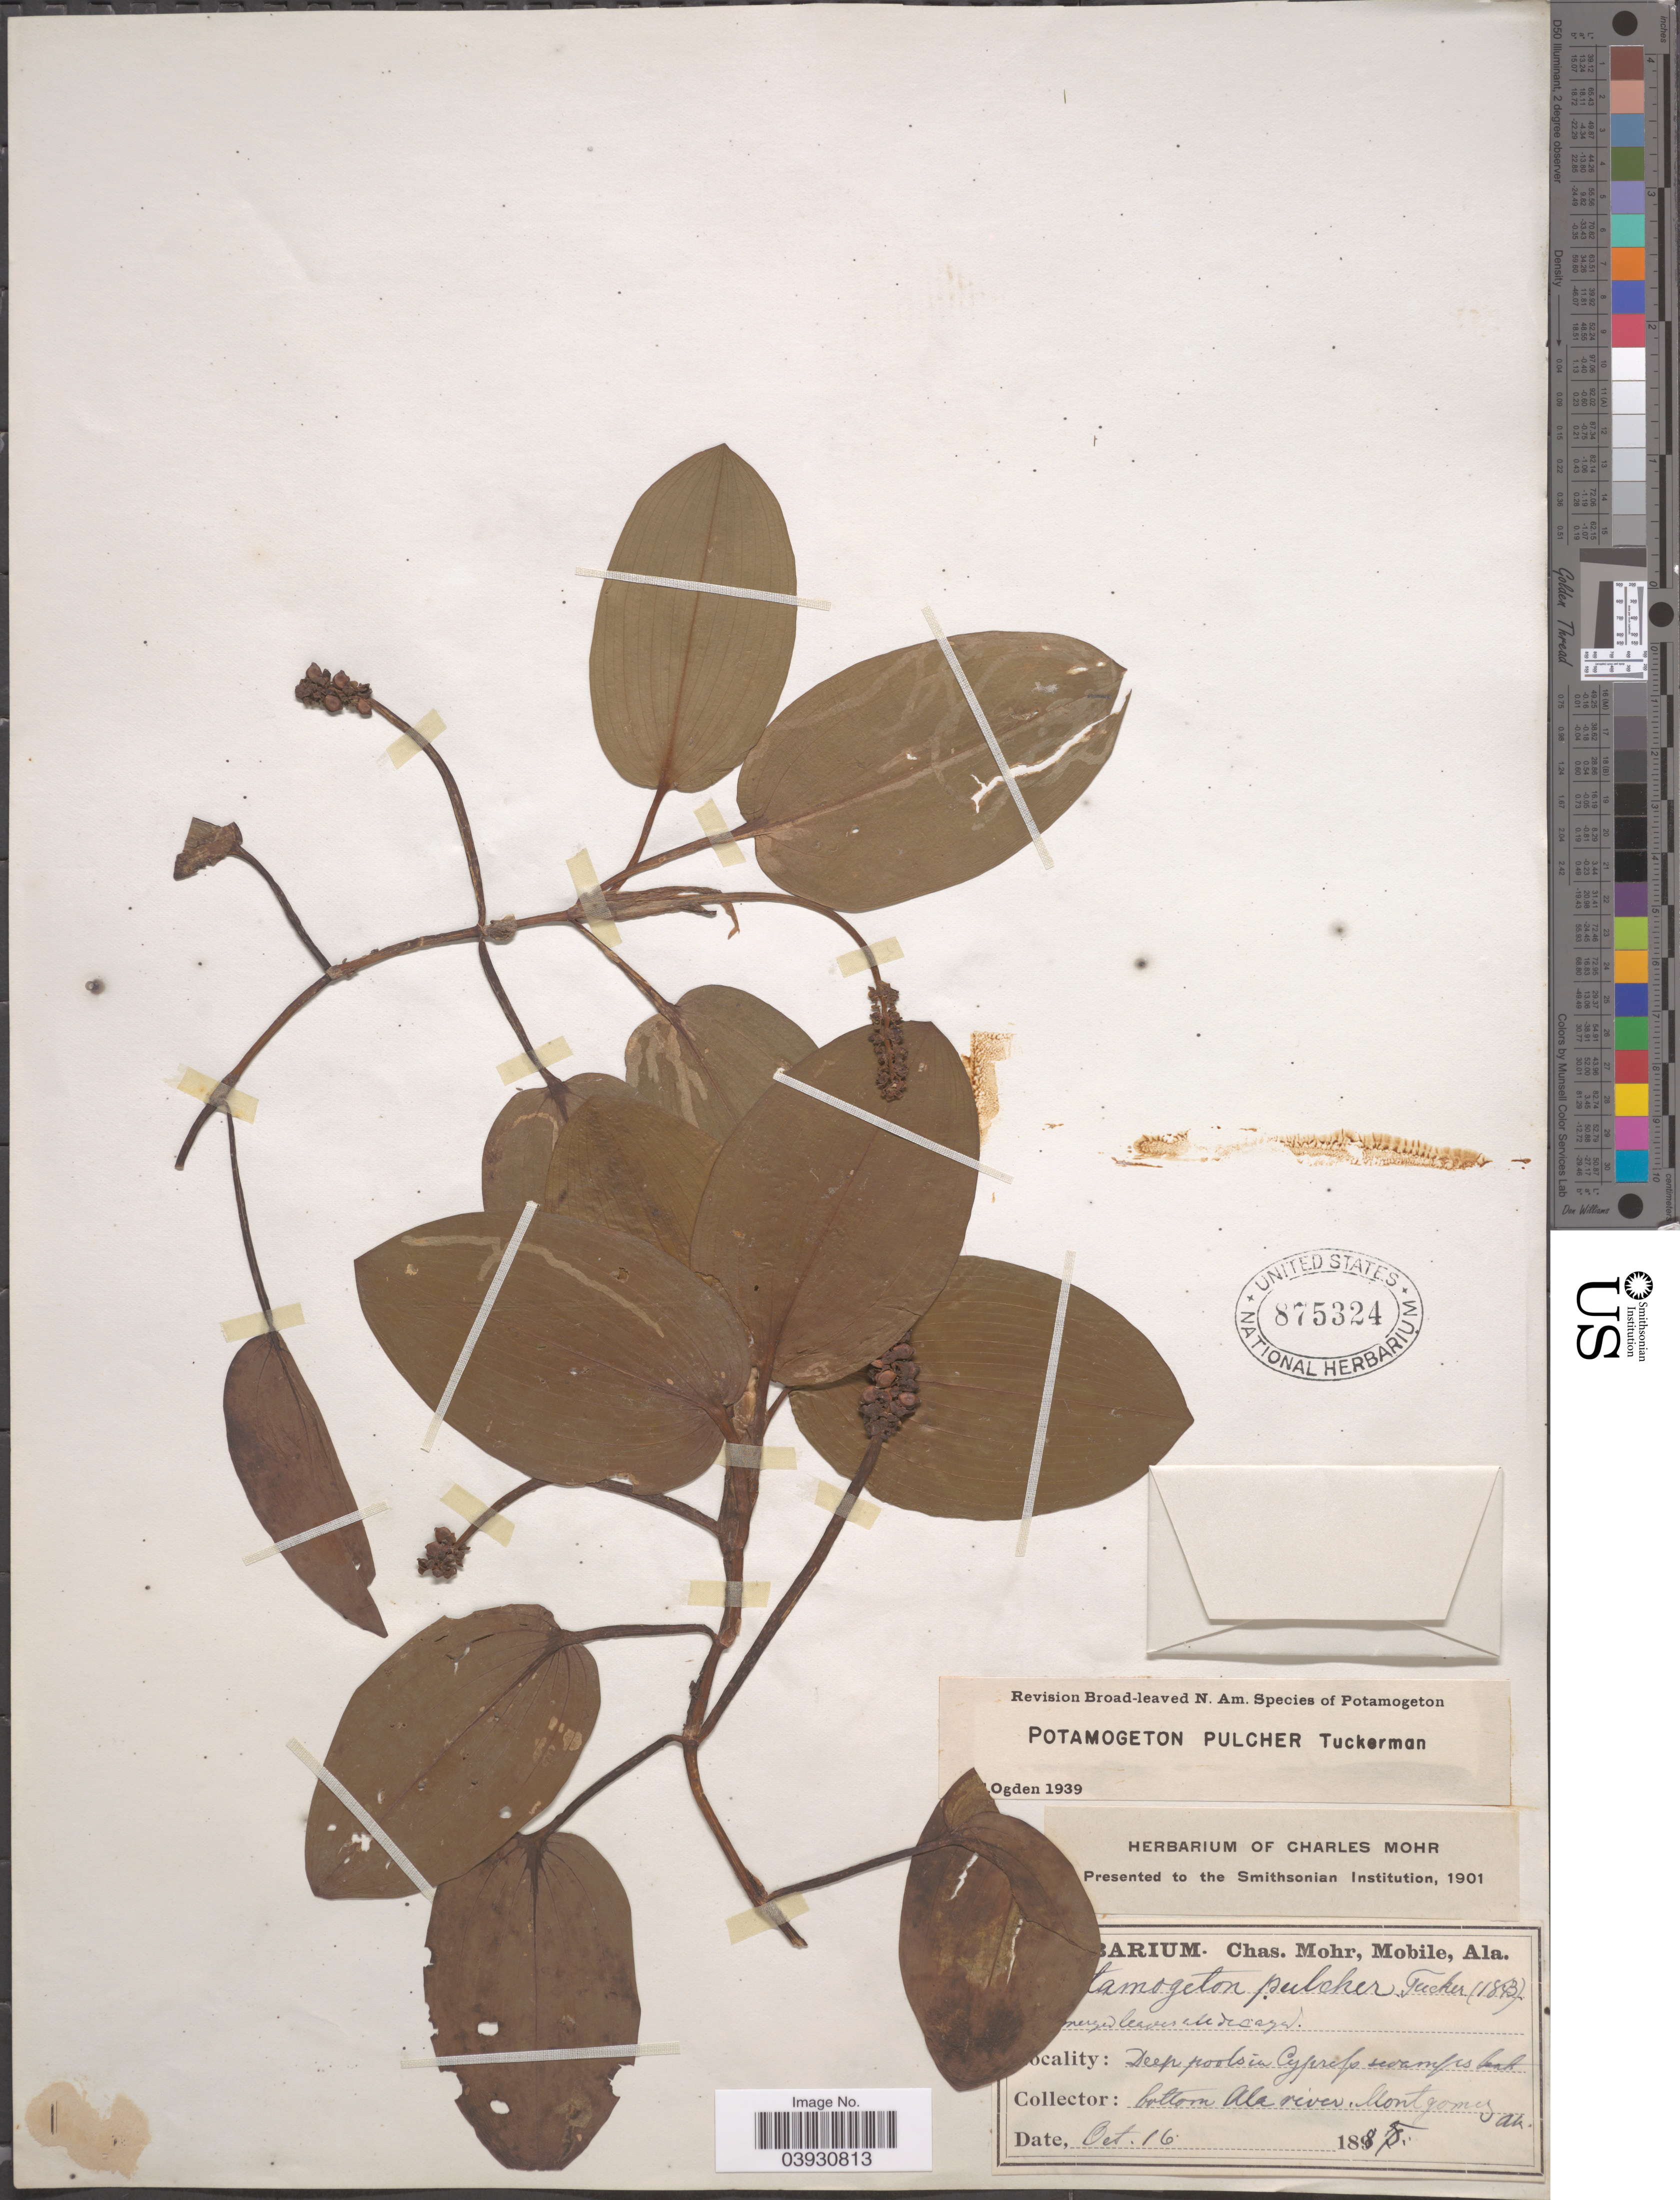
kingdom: Plantae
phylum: Tracheophyta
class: Liliopsida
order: Alismatales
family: Potamogetonaceae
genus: Potamogeton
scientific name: Potamogeton pulcher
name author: Tuck.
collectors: Montgomery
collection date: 1885-10-16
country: United States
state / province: Alabama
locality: Deep pools in Cypress swamps bottom Ala river.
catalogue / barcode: US 875324